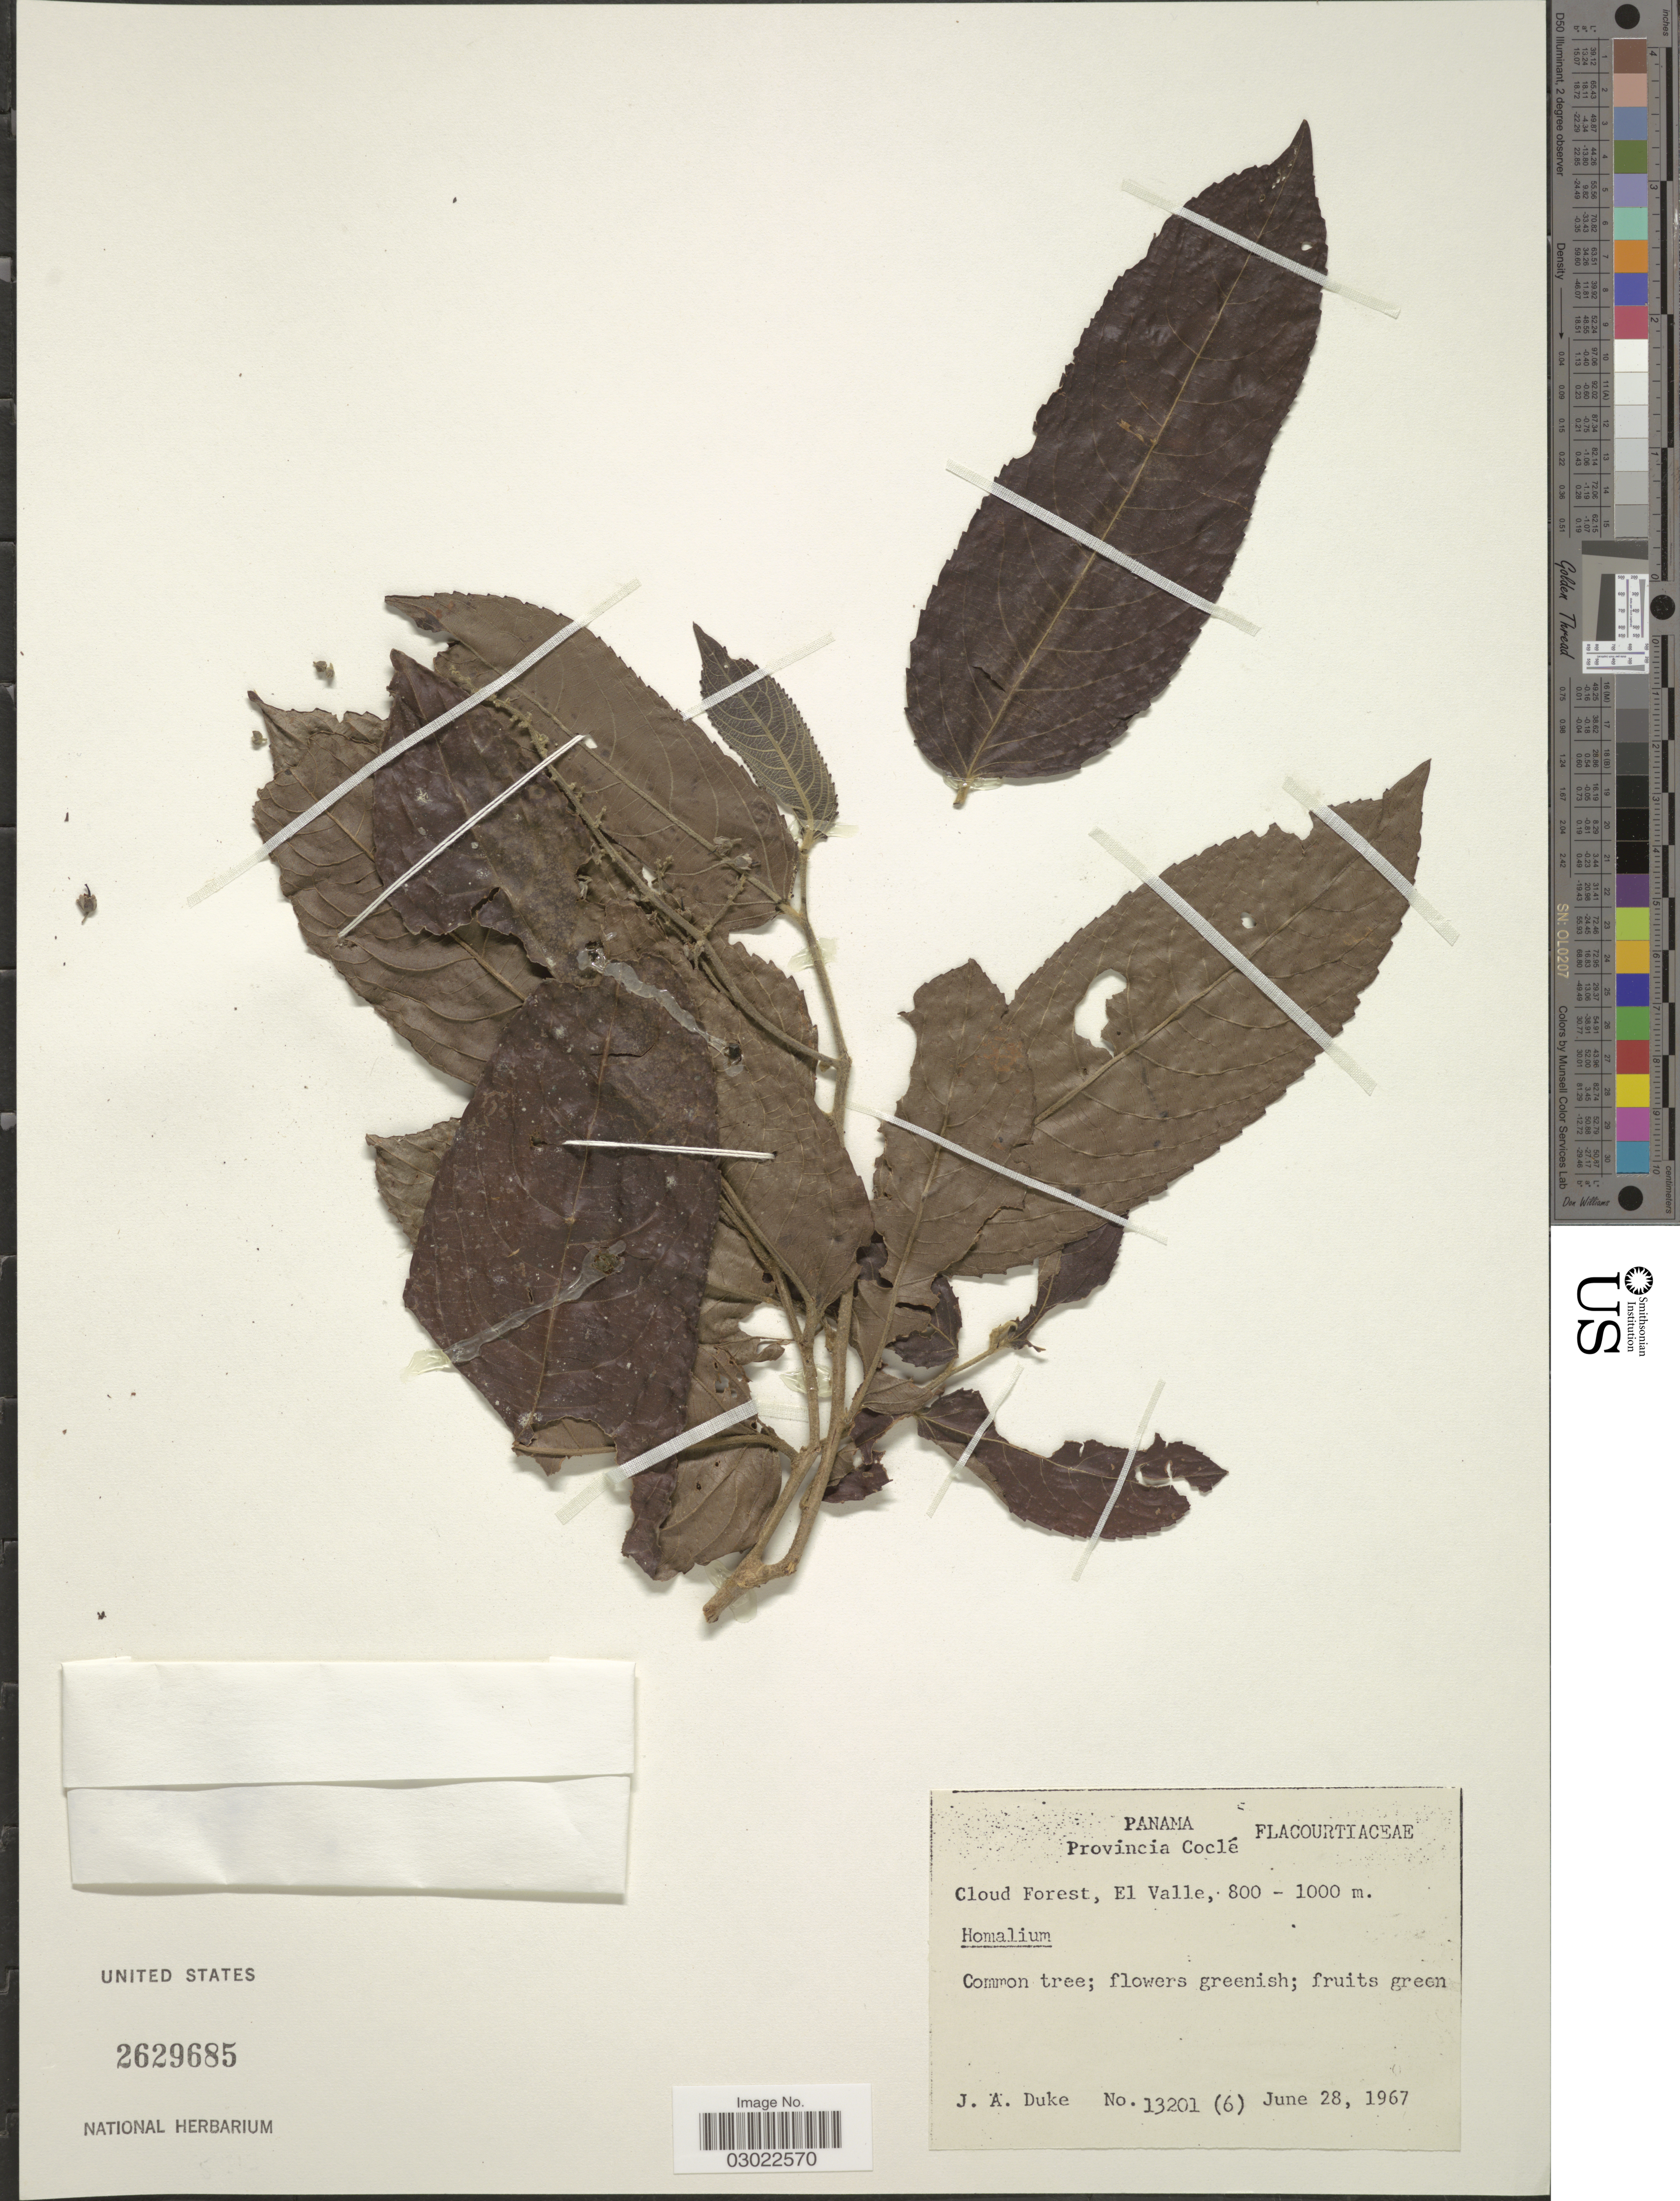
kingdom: Plantae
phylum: Tracheophyta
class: Magnoliopsida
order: Malpighiales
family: Salicaceae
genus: Homalium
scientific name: Homalium sp.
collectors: J. A. Duke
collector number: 13201 (6)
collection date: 1967-06-28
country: Panama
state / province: Coclé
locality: Cloud Forest, El Valle.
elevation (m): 800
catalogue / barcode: US 2629685